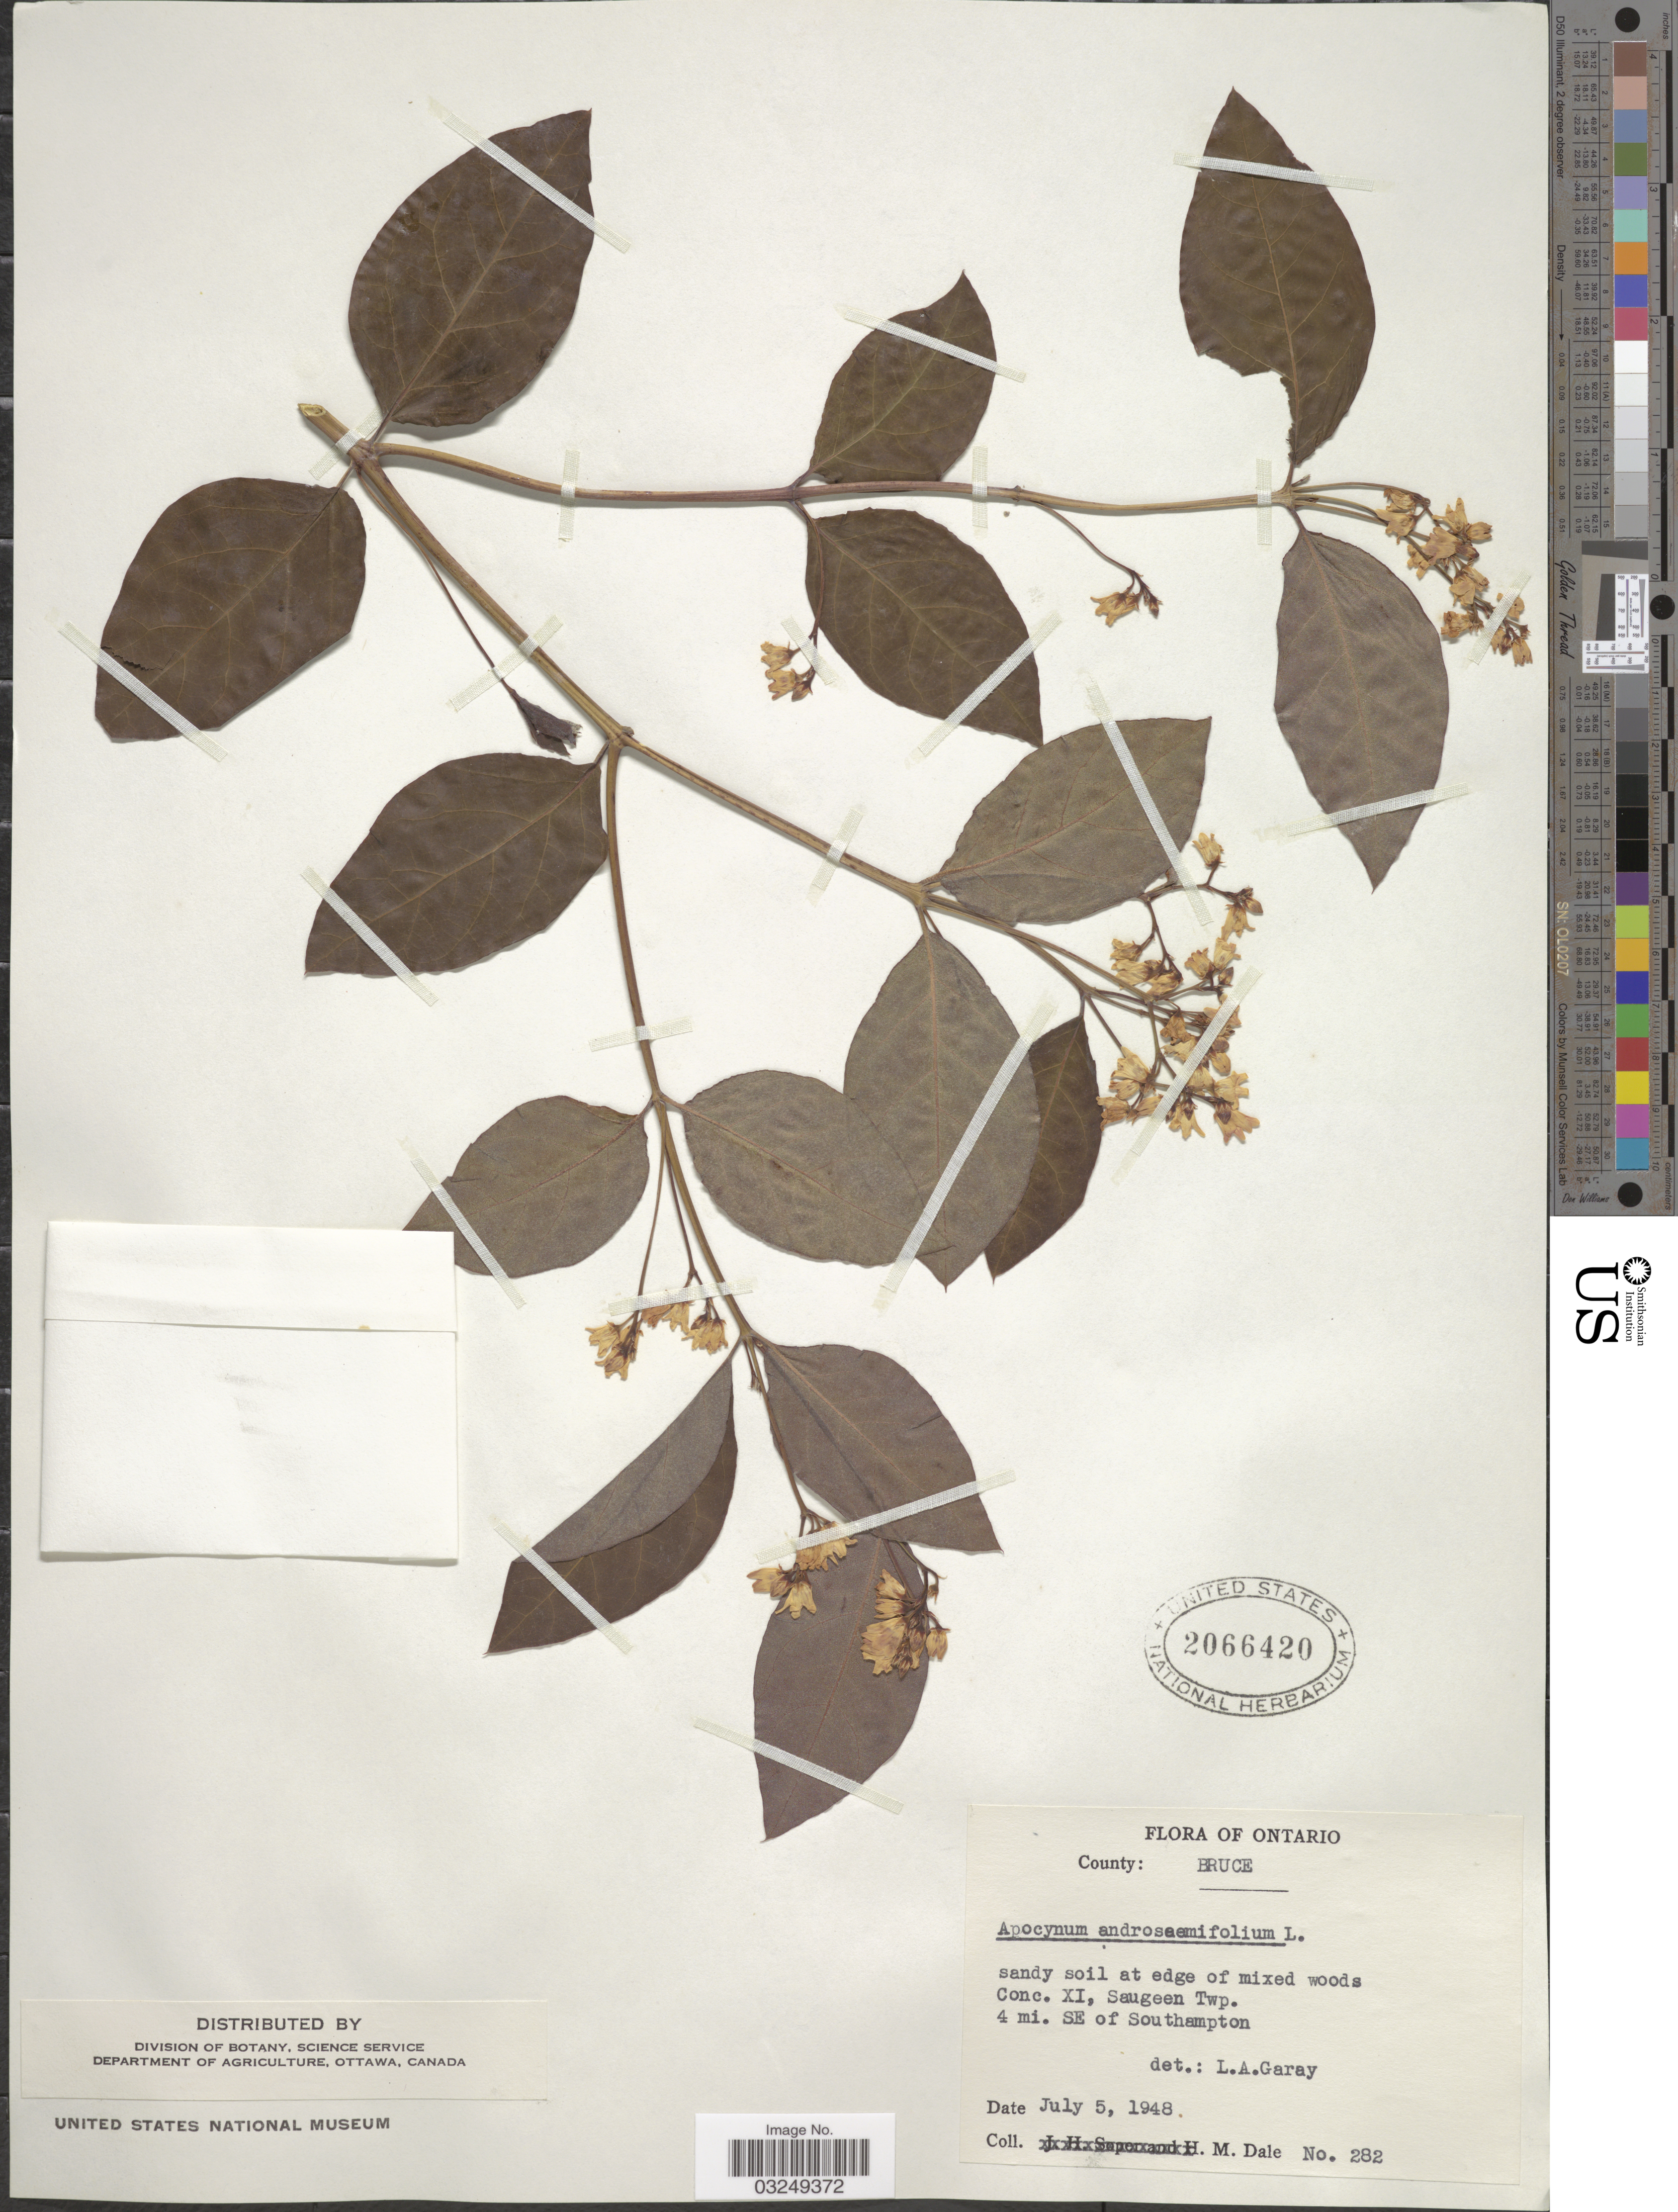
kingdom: Plantae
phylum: Tracheophyta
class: Magnoliopsida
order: Gentianales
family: Apocynaceae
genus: Apocynum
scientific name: Apocynum androsaemifolium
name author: L.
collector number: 282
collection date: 1948-07-05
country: Canada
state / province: Ontario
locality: County: Bruce. Sandy soil at edge of mixed woods Conc. XI, Saugeen Twp. 4 mi. SE of Southampton.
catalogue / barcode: US 2066420